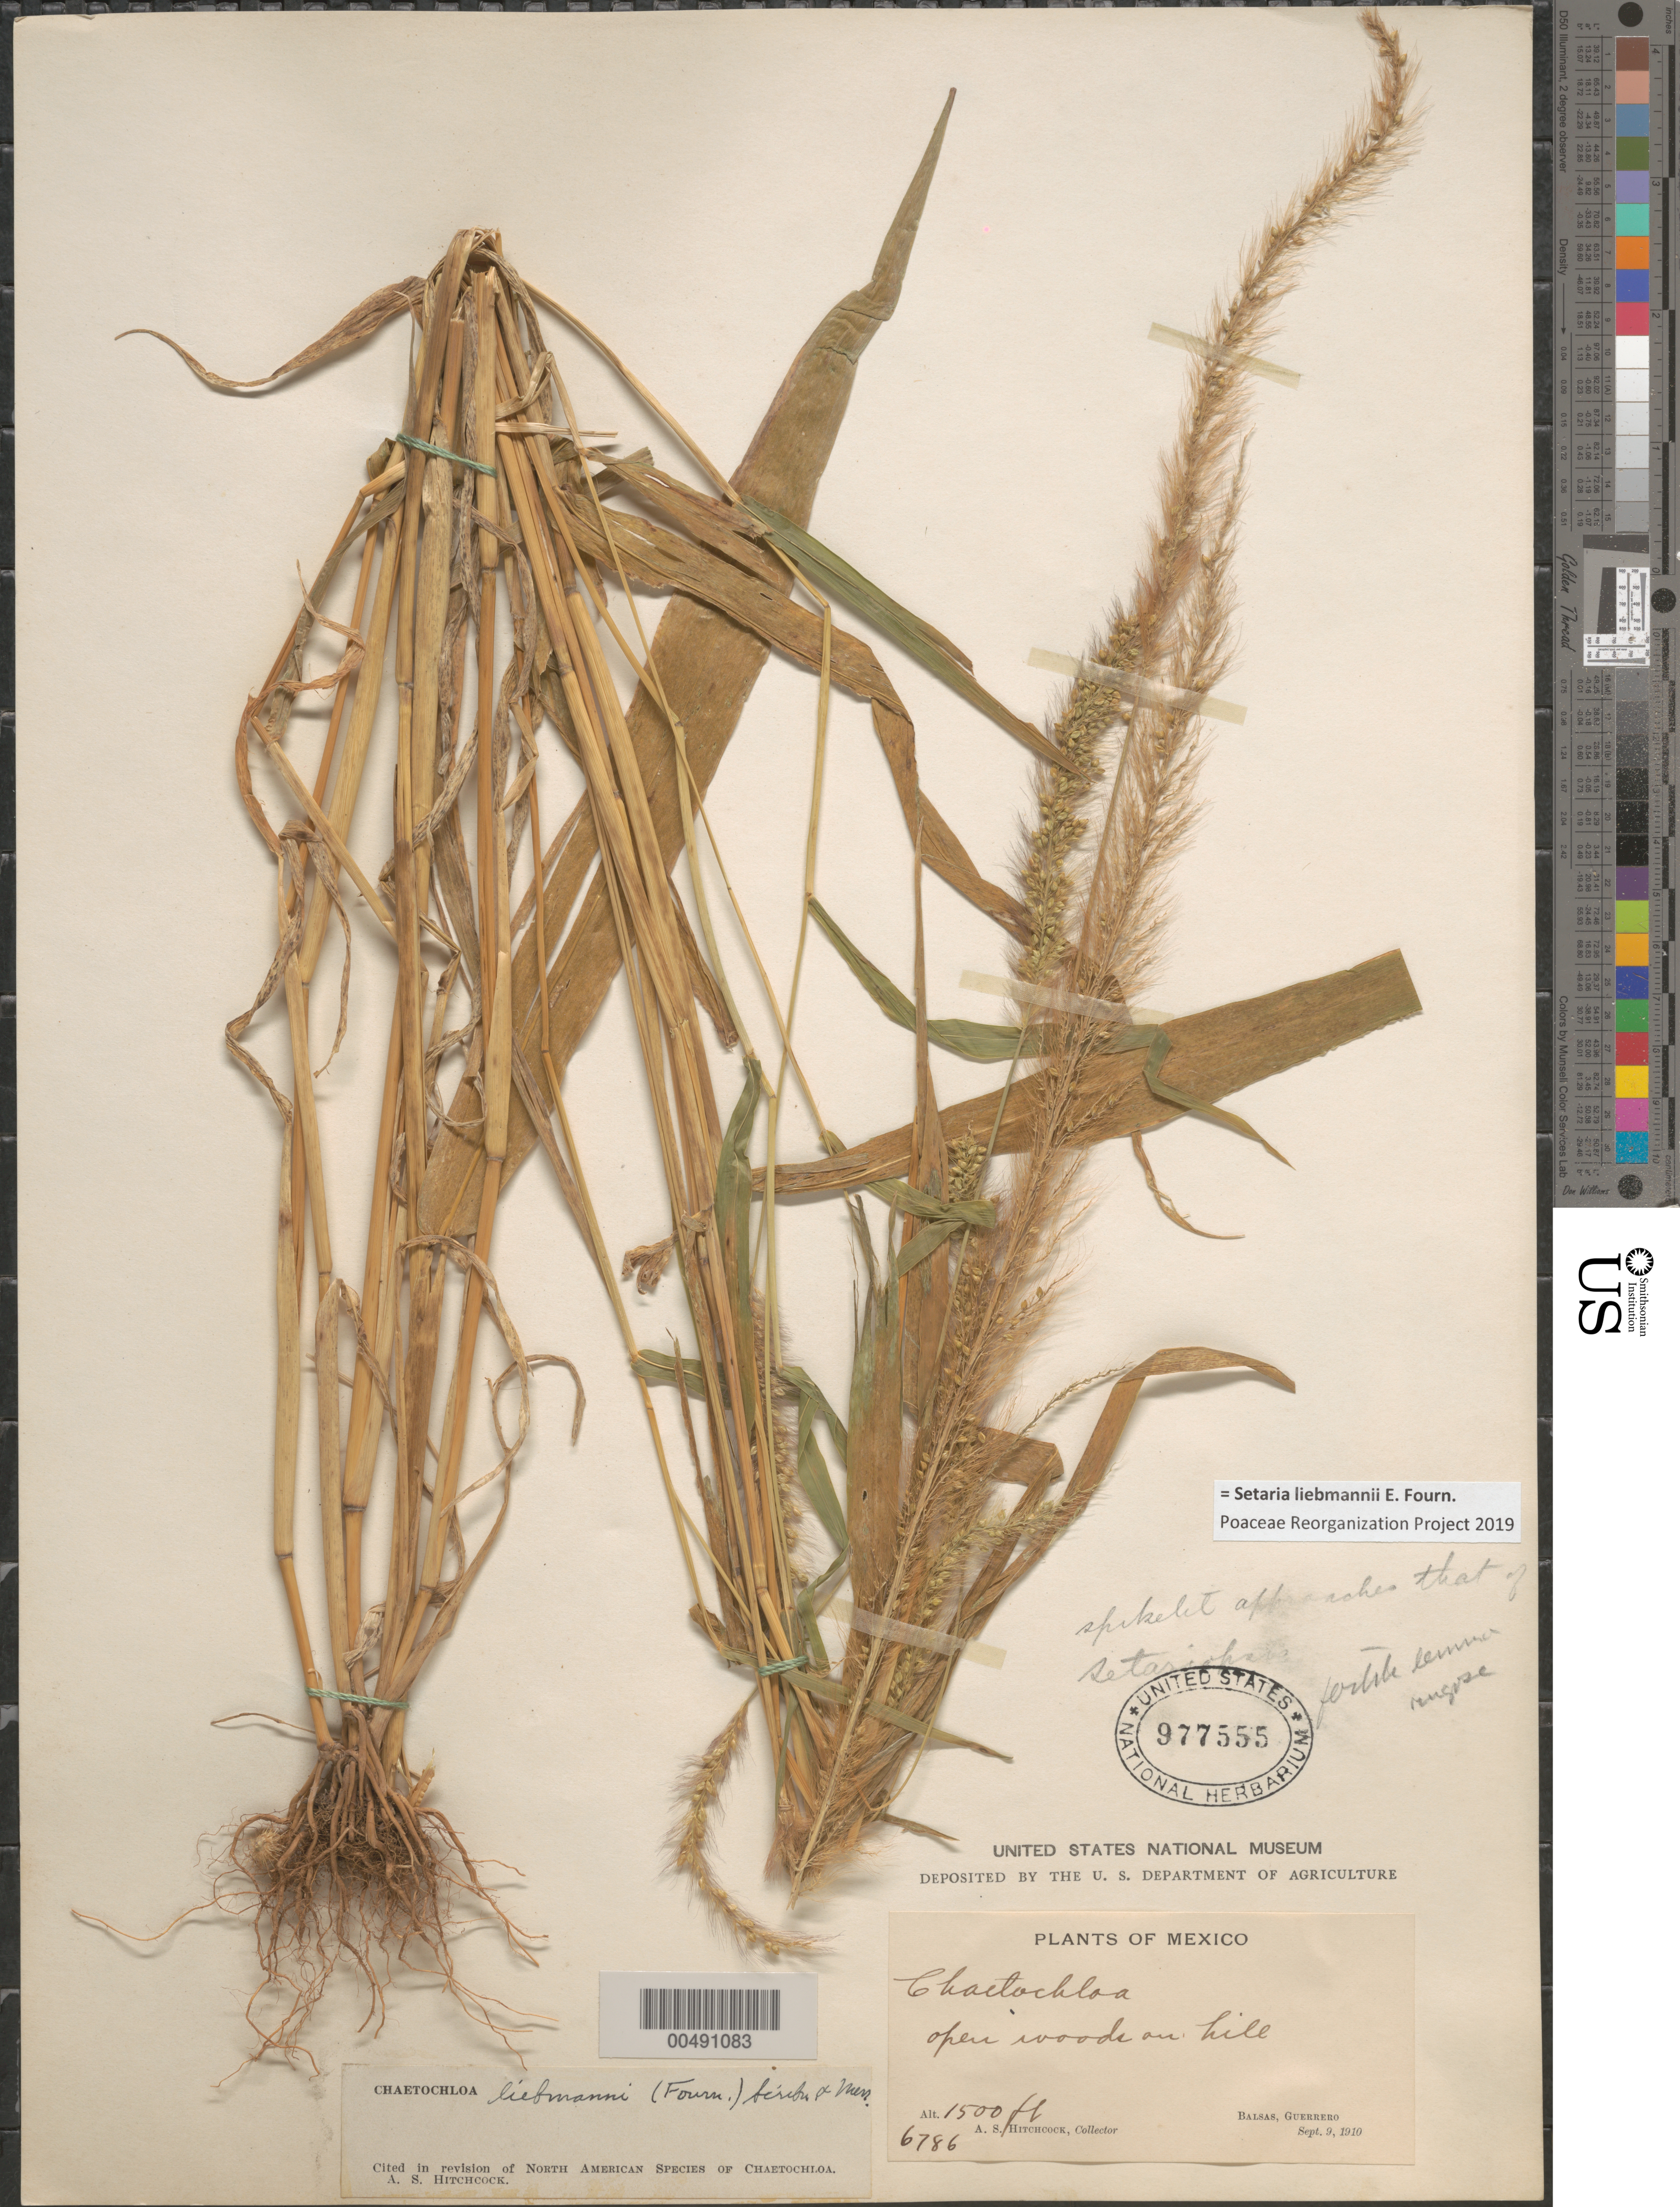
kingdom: Plantae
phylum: Tracheophyta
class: Liliopsida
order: Poales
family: Poaceae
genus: Setaria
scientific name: Setaria liebmannii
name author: E. Fourn.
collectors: A. S. Hitchcock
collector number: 6786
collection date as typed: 9 Sep 1910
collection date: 1910-09-09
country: Mexico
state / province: Guerrero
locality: Balsas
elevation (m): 457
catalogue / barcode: US 977555